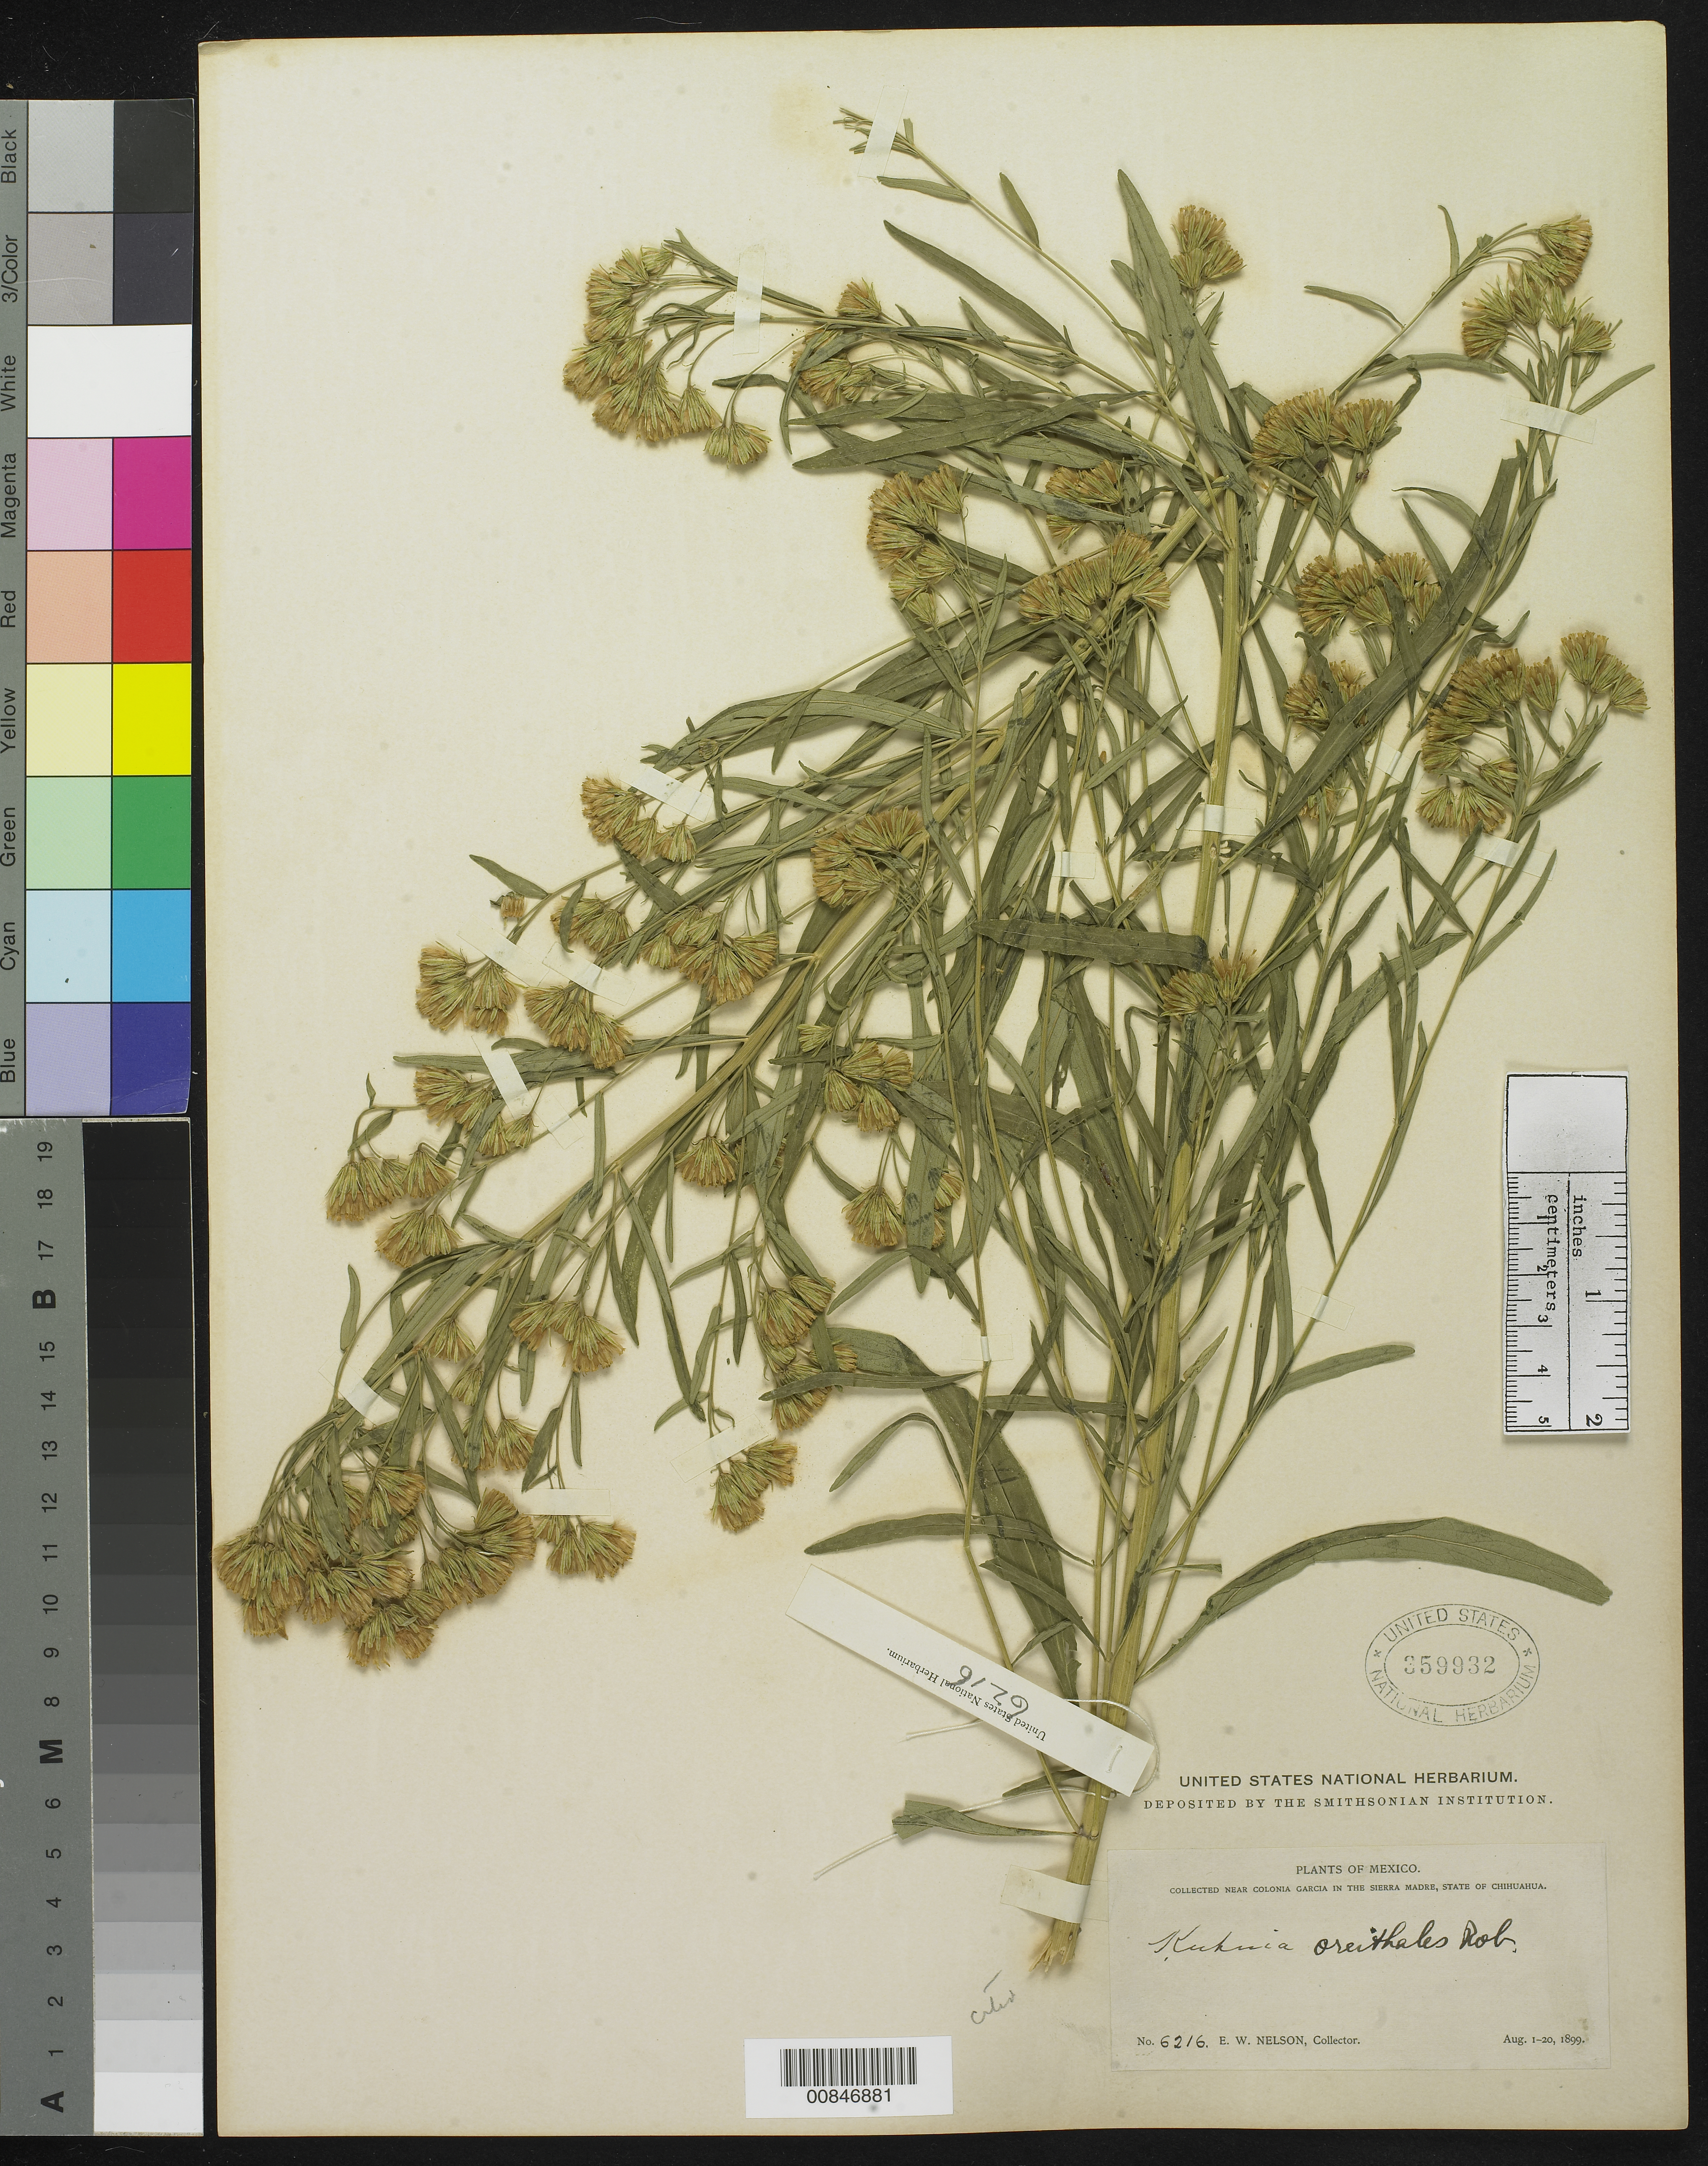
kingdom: Plantae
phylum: Tracheophyta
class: Magnoliopsida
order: Asterales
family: Asteraceae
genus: Brickellia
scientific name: Brickellia oreithales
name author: (B.L. Rob.) Shinners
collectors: E. W. Nelson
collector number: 6216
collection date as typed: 01 Aug 1899 to 20 Aug 1899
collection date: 1899-08-01/1899-08-20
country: Mexico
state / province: Chihuahua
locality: Near Colonia García in the Sierra Madre, Chihuahua.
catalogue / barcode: US 359932